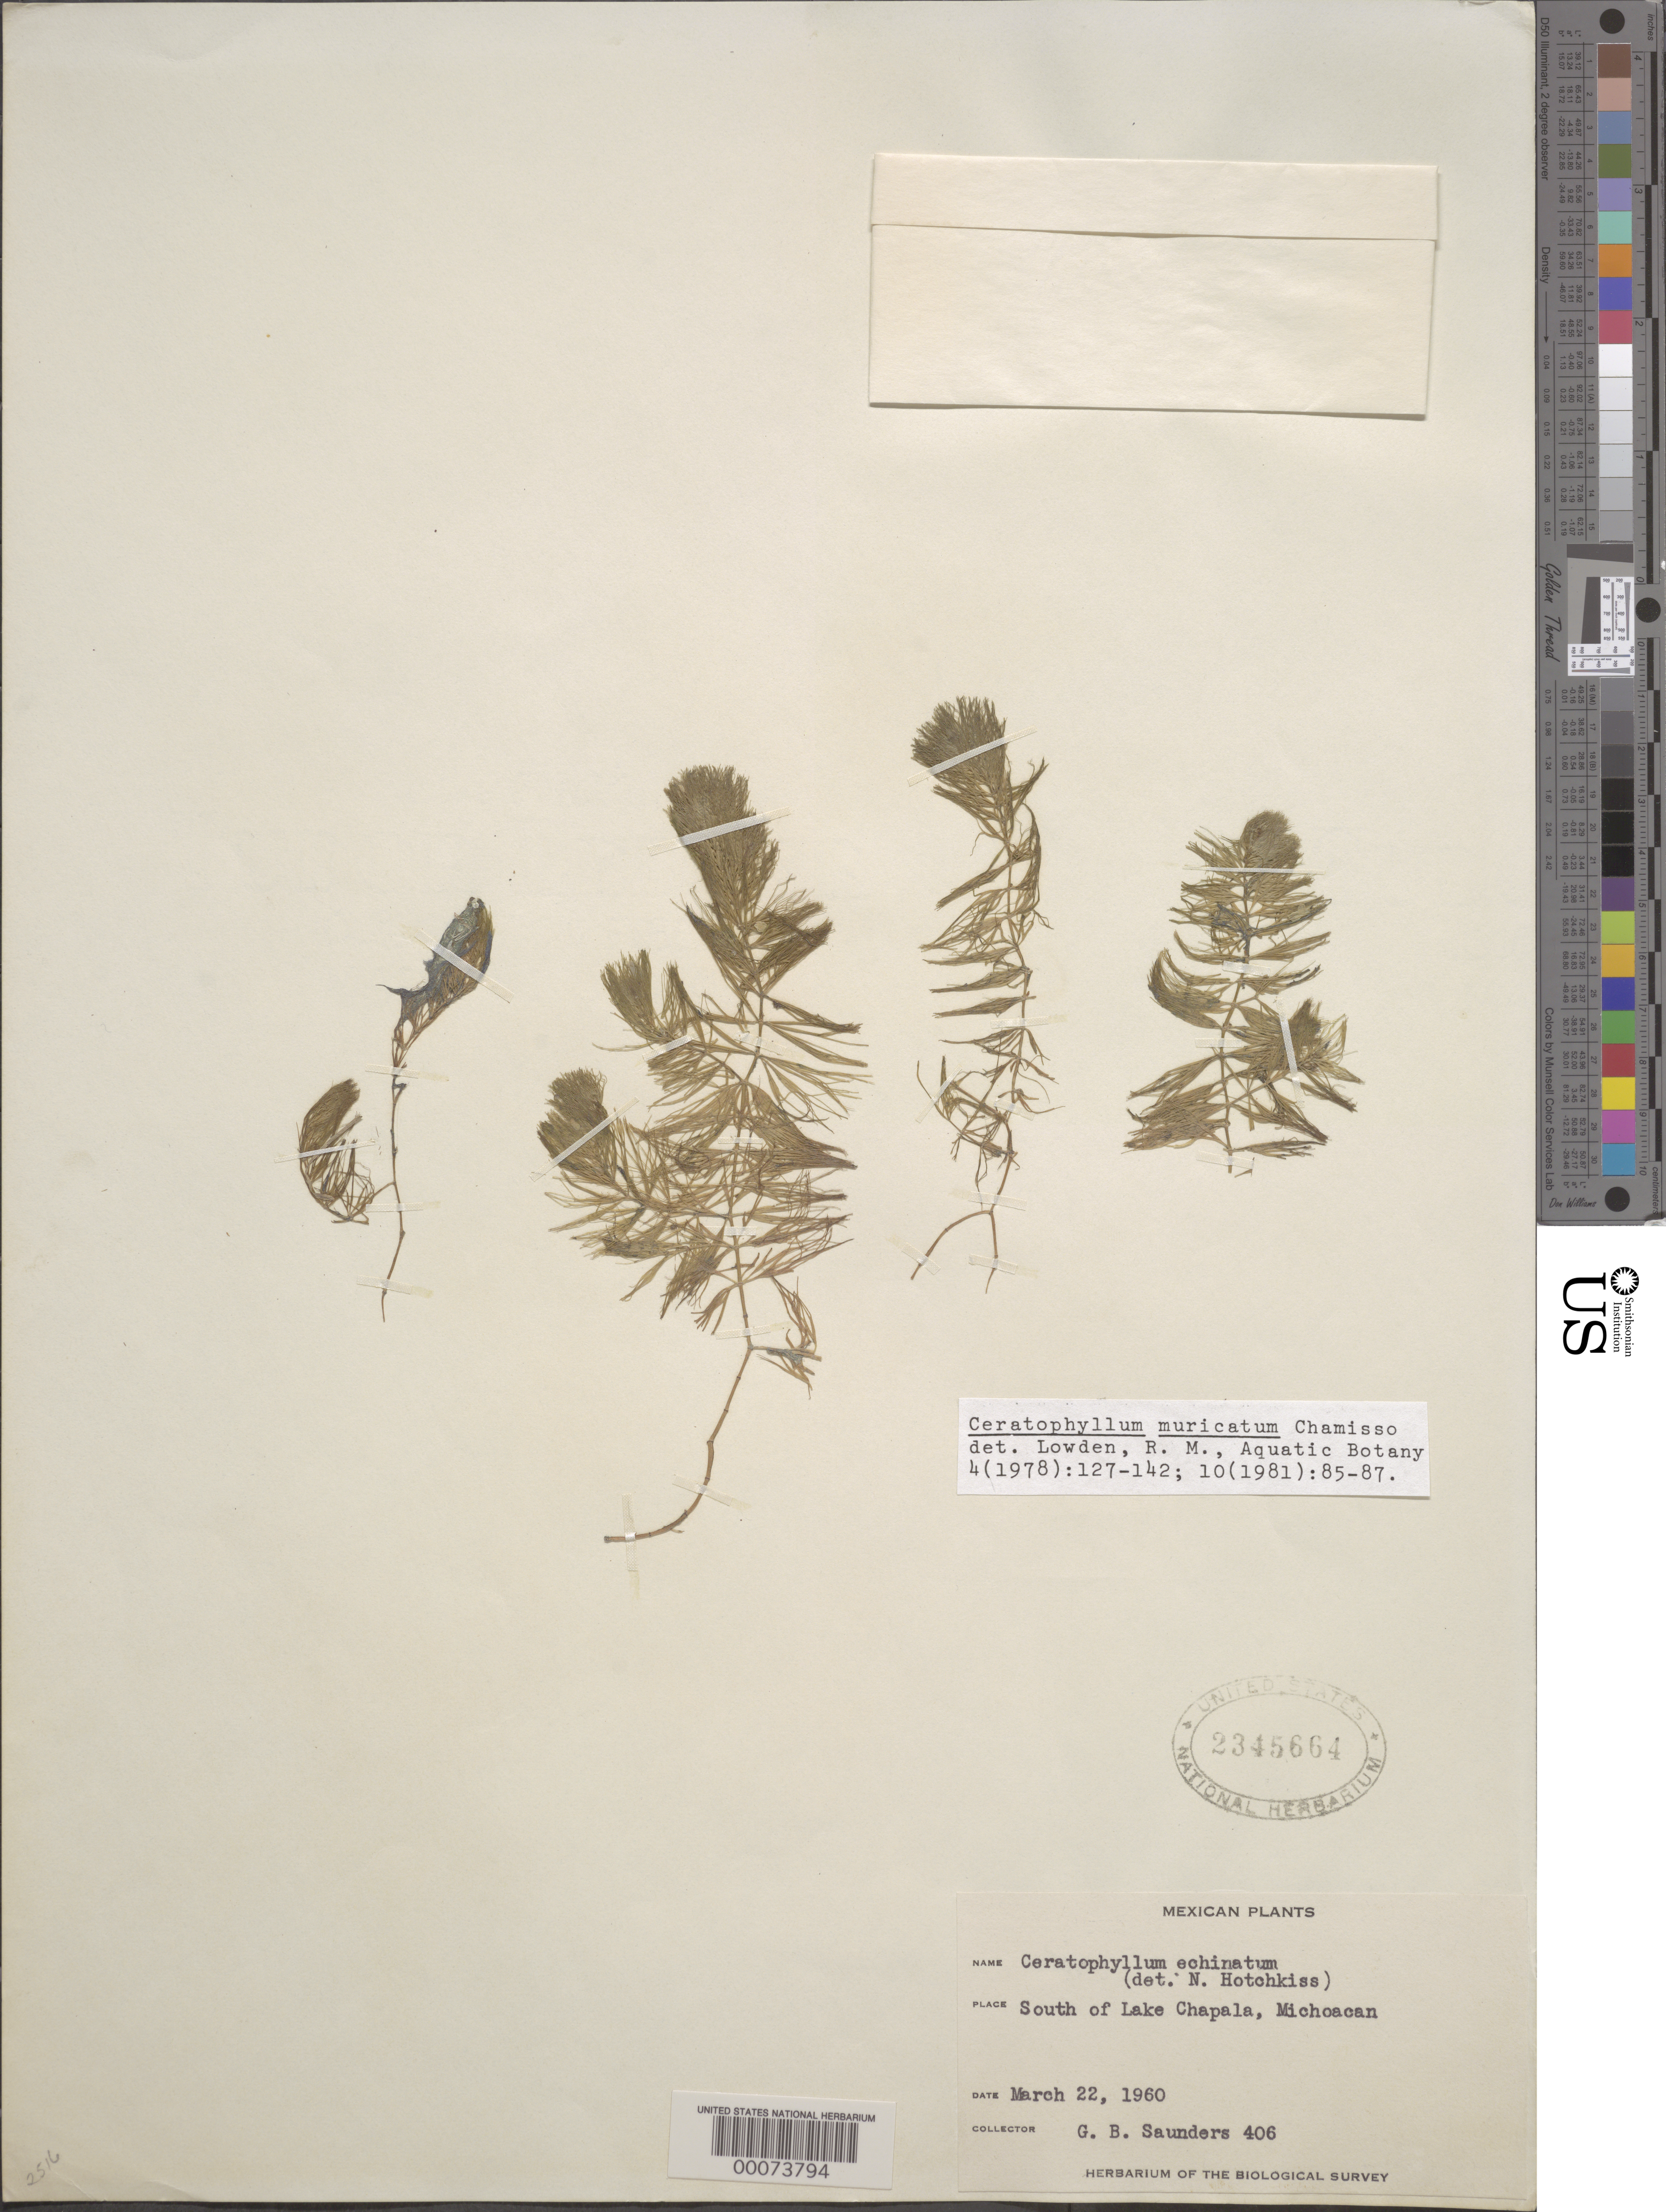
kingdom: Plantae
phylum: Tracheophyta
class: Magnoliopsida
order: Ceratophyllales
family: Ceratophyllaceae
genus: Ceratophyllum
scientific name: Ceratophyllum muricatum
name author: Cham.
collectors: G. B. Saunders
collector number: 406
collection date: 1960-03-22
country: Mexico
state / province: Michoacán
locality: South of Lake Chapala.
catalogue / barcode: US 2345664